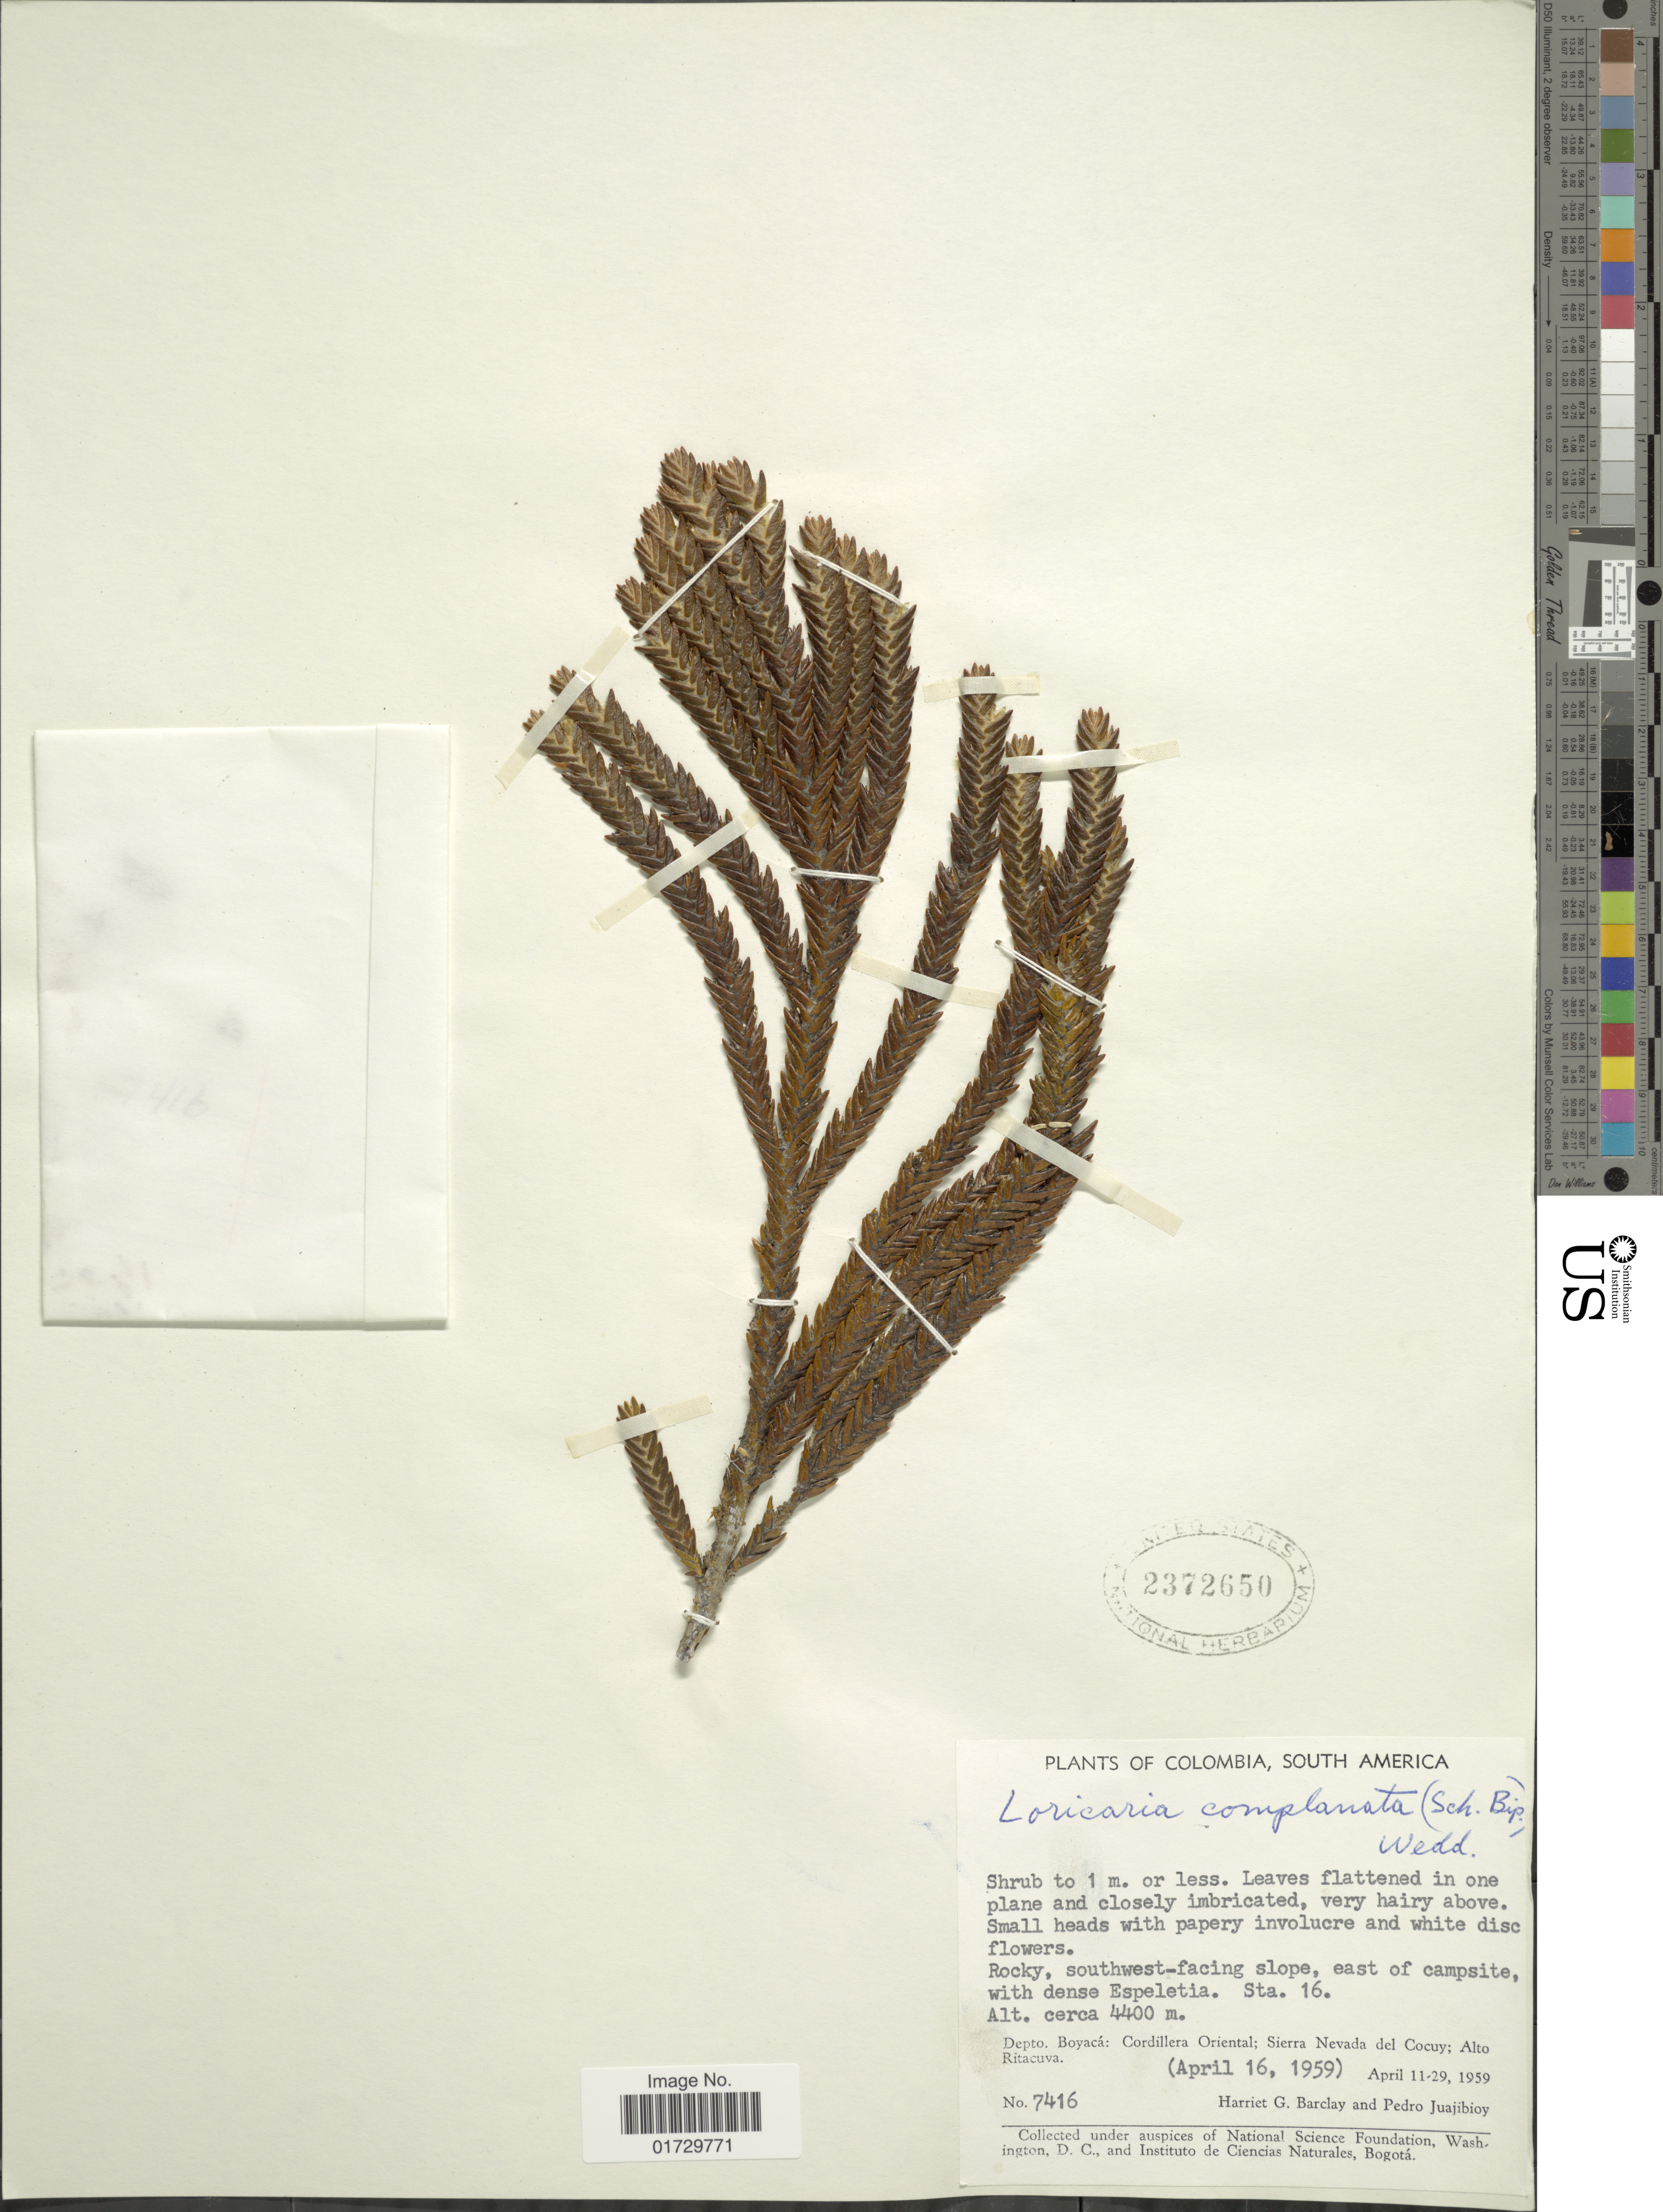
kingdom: Plantae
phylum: Tracheophyta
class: Magnoliopsida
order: Asterales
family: Asteraceae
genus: Loricaria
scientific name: Loricaria complanata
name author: (Sch. Bip.) Wedd.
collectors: H. G. Barclay & P. Juajibioy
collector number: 7416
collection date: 1959-04-16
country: Colombia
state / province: Boyacá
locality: Cordillera Oriental; Sierra Nevada del Cocuy; Alto Ritacuva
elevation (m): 4400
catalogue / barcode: US 2372650